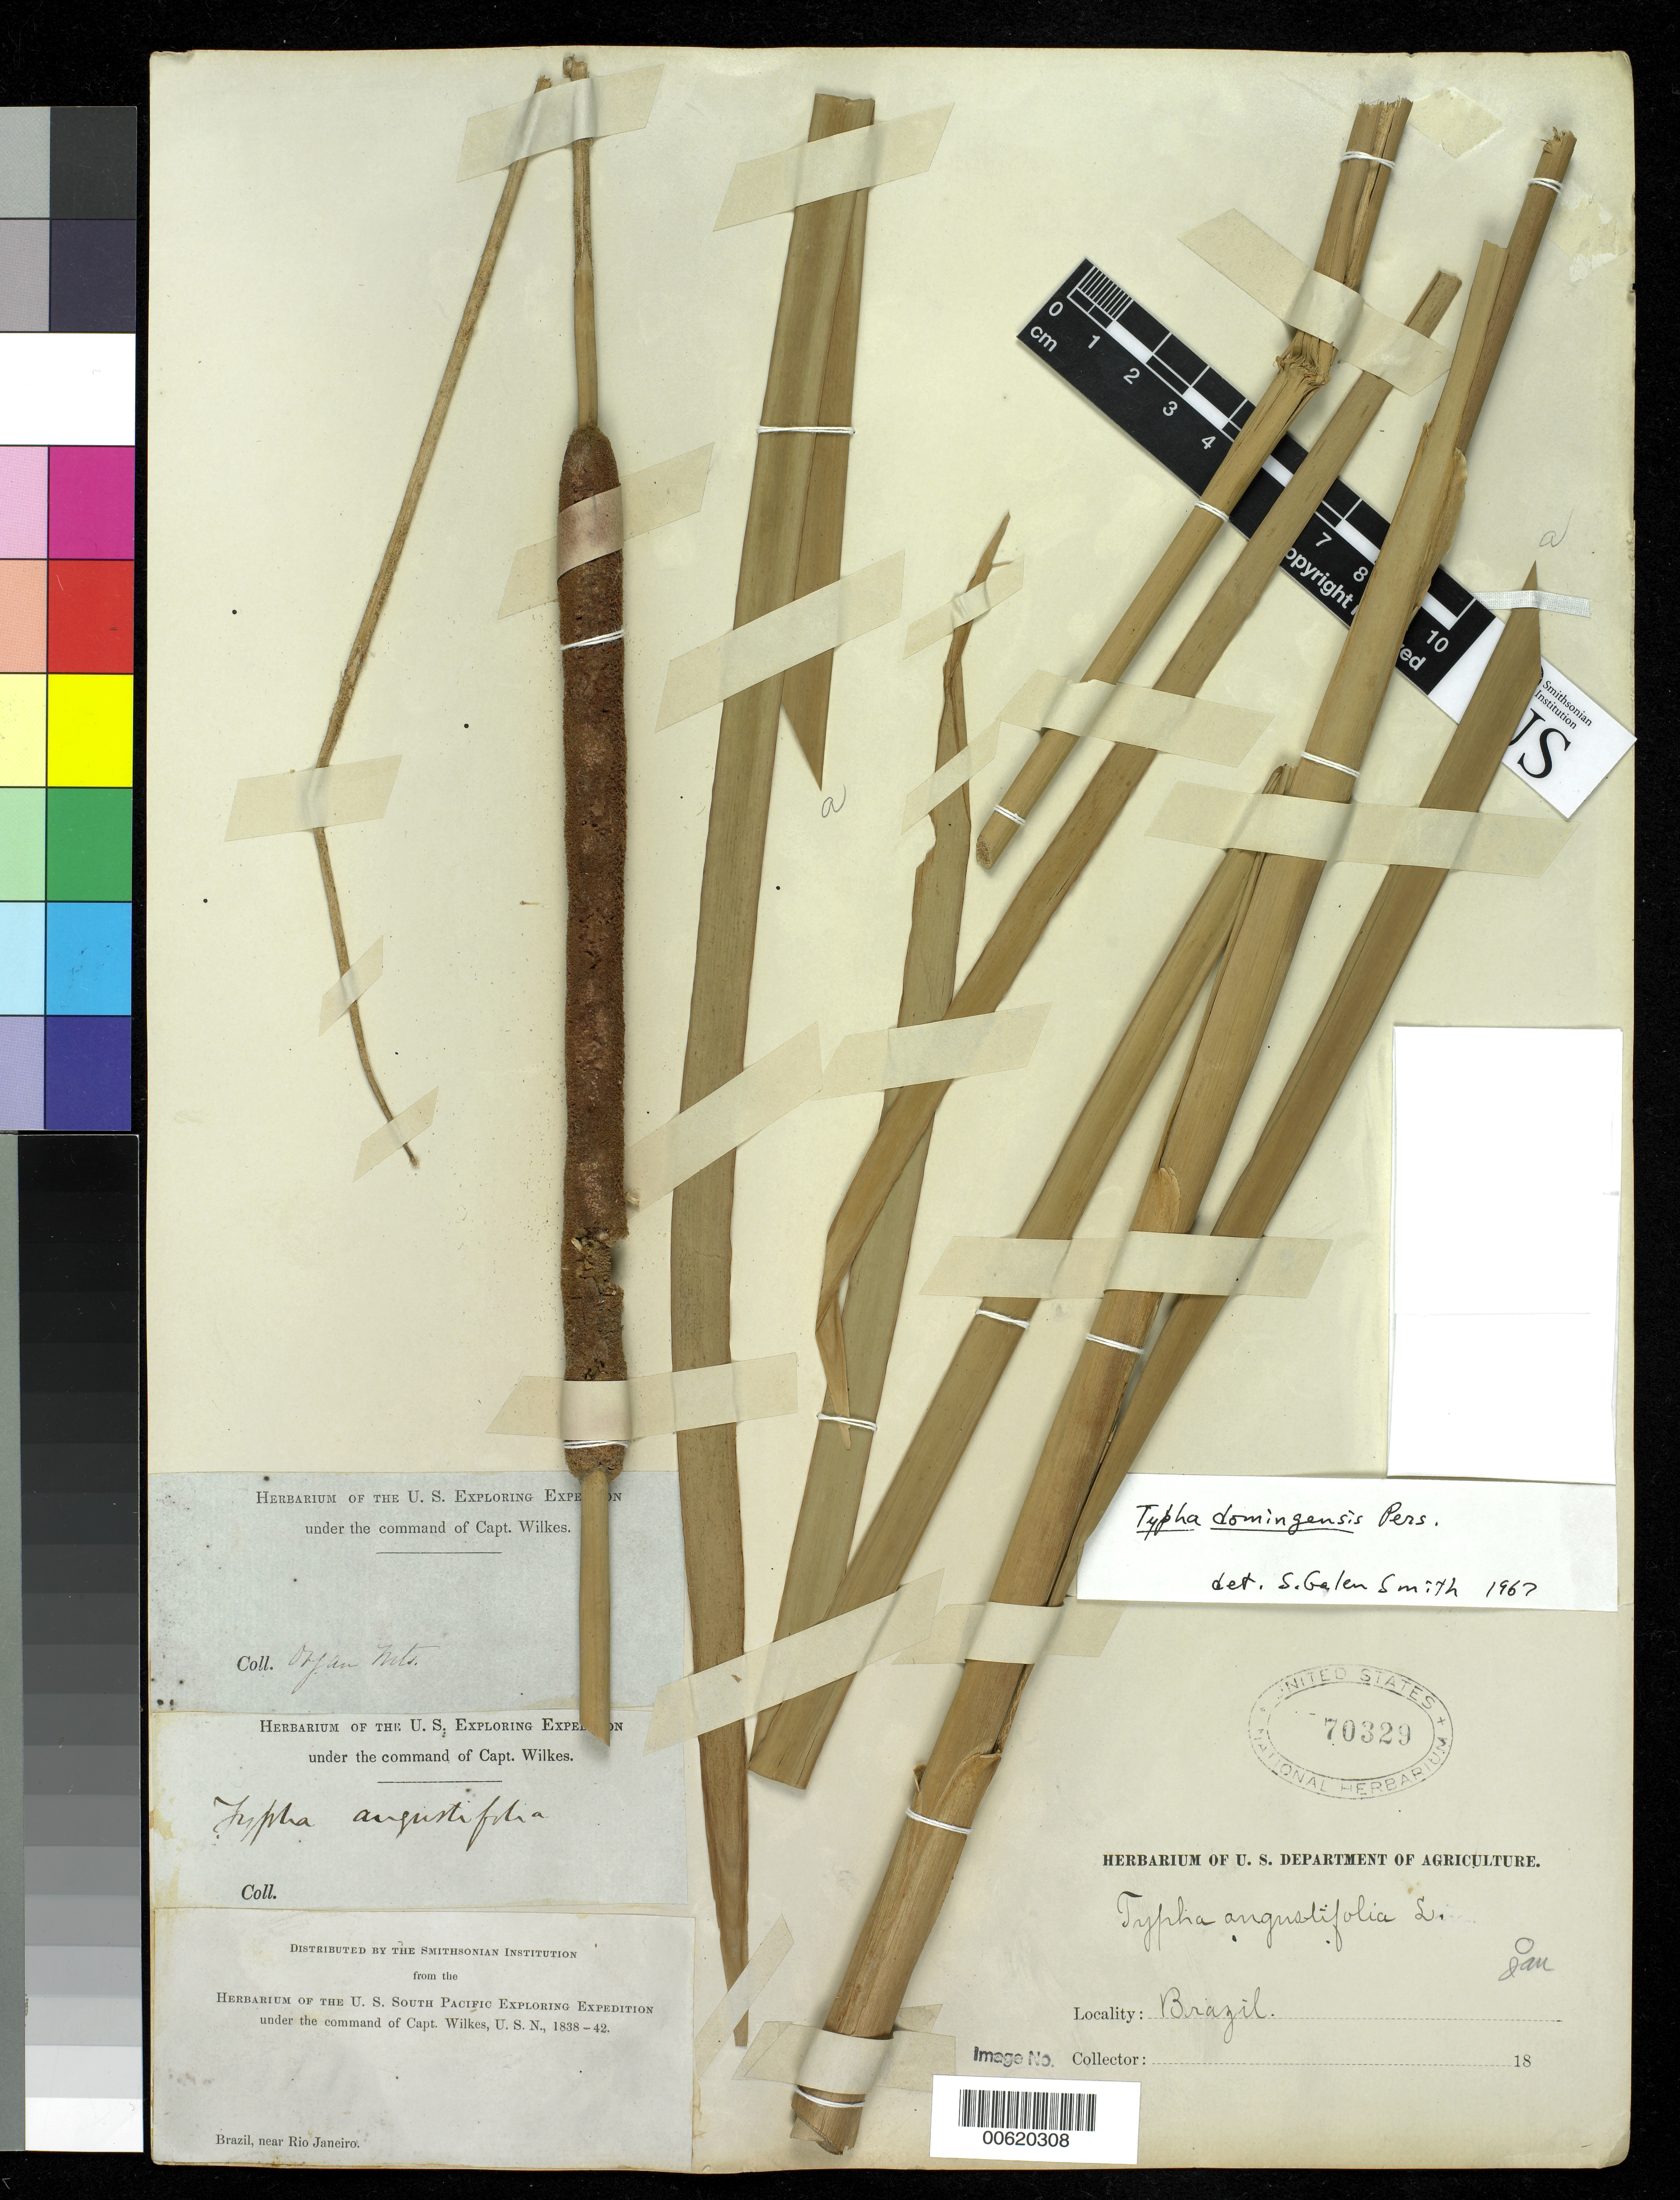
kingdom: Plantae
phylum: Tracheophyta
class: Liliopsida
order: Poales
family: Typhaceae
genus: Typha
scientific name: Typha domingensis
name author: Pers.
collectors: Wilkes Explor. Exped.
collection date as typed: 1838 to -- --- 1842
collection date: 1838/1842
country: Brazil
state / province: Minas Gerais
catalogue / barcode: US 70329